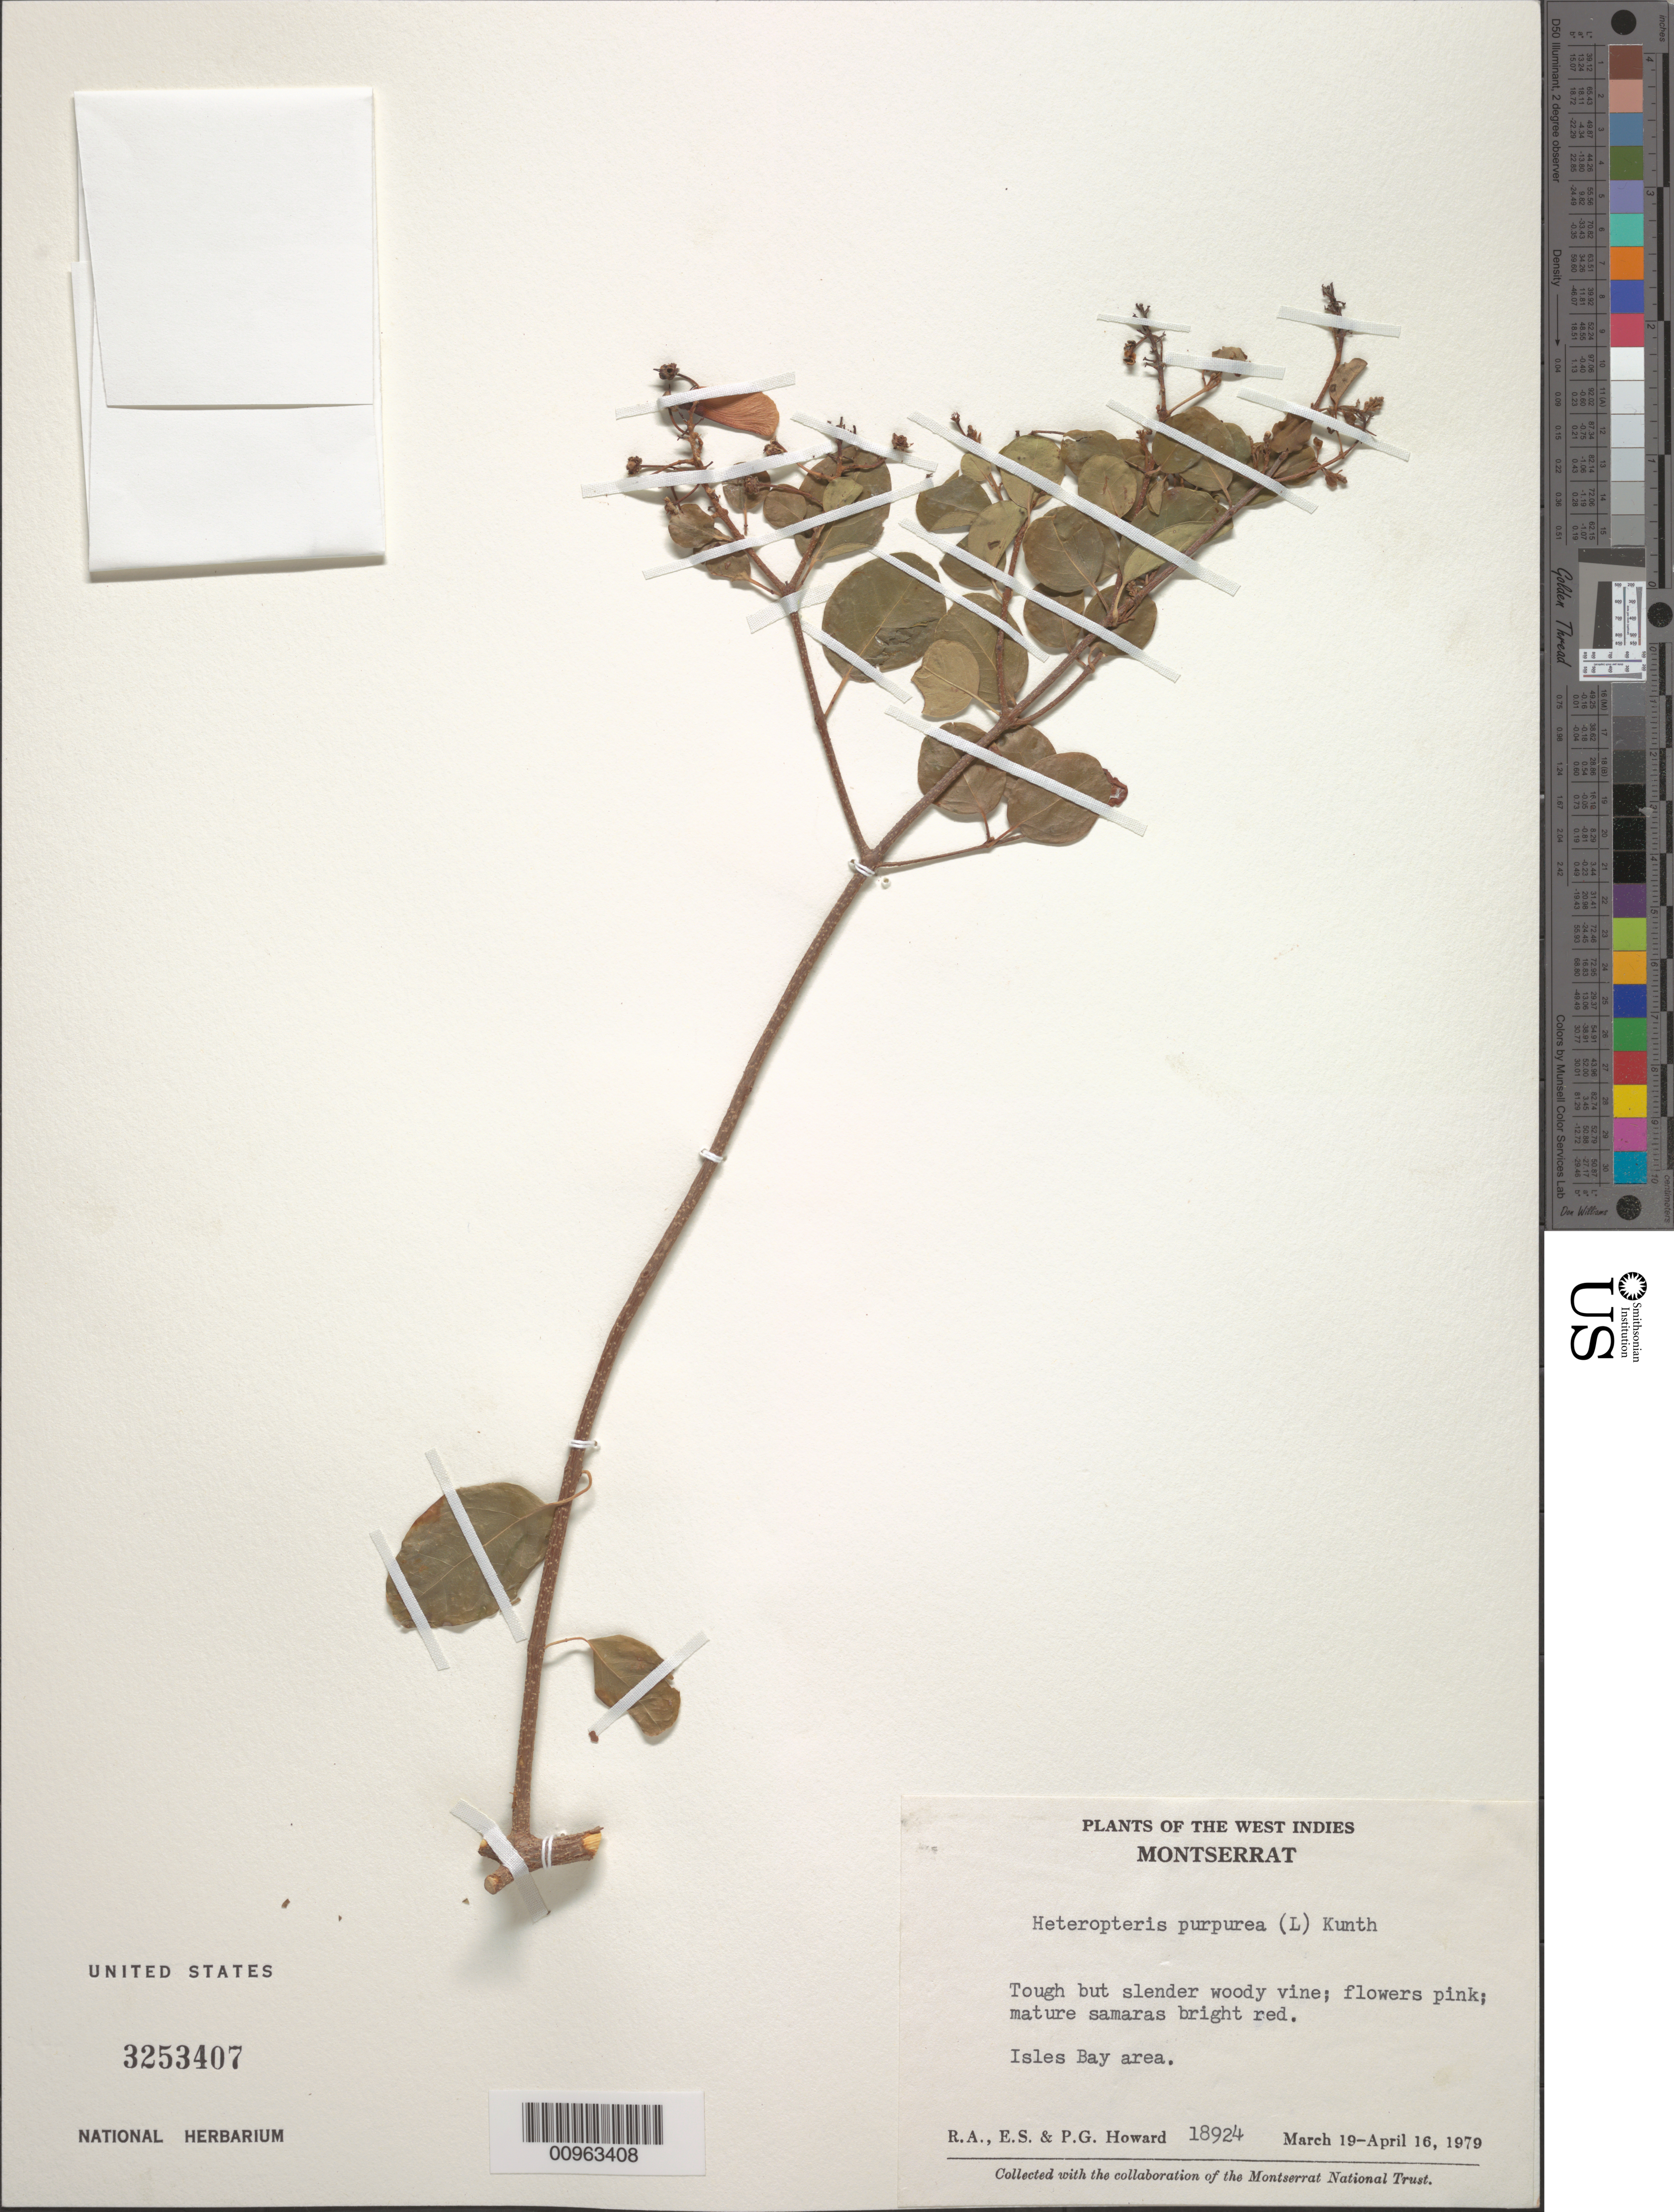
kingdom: Plantae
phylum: Tracheophyta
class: Magnoliopsida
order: Malpighiales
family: Malpighiaceae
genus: Heteropterys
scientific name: Heteropterys purpurea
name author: (L.) Kunth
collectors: R. A. Howard, E. S. Howard & P. Howard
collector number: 18924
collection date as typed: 19 Mar 1979 to 16 Apr 1979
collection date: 1979-03-19/1979-04-16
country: Montserrat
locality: Isles bay area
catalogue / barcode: US 3253407